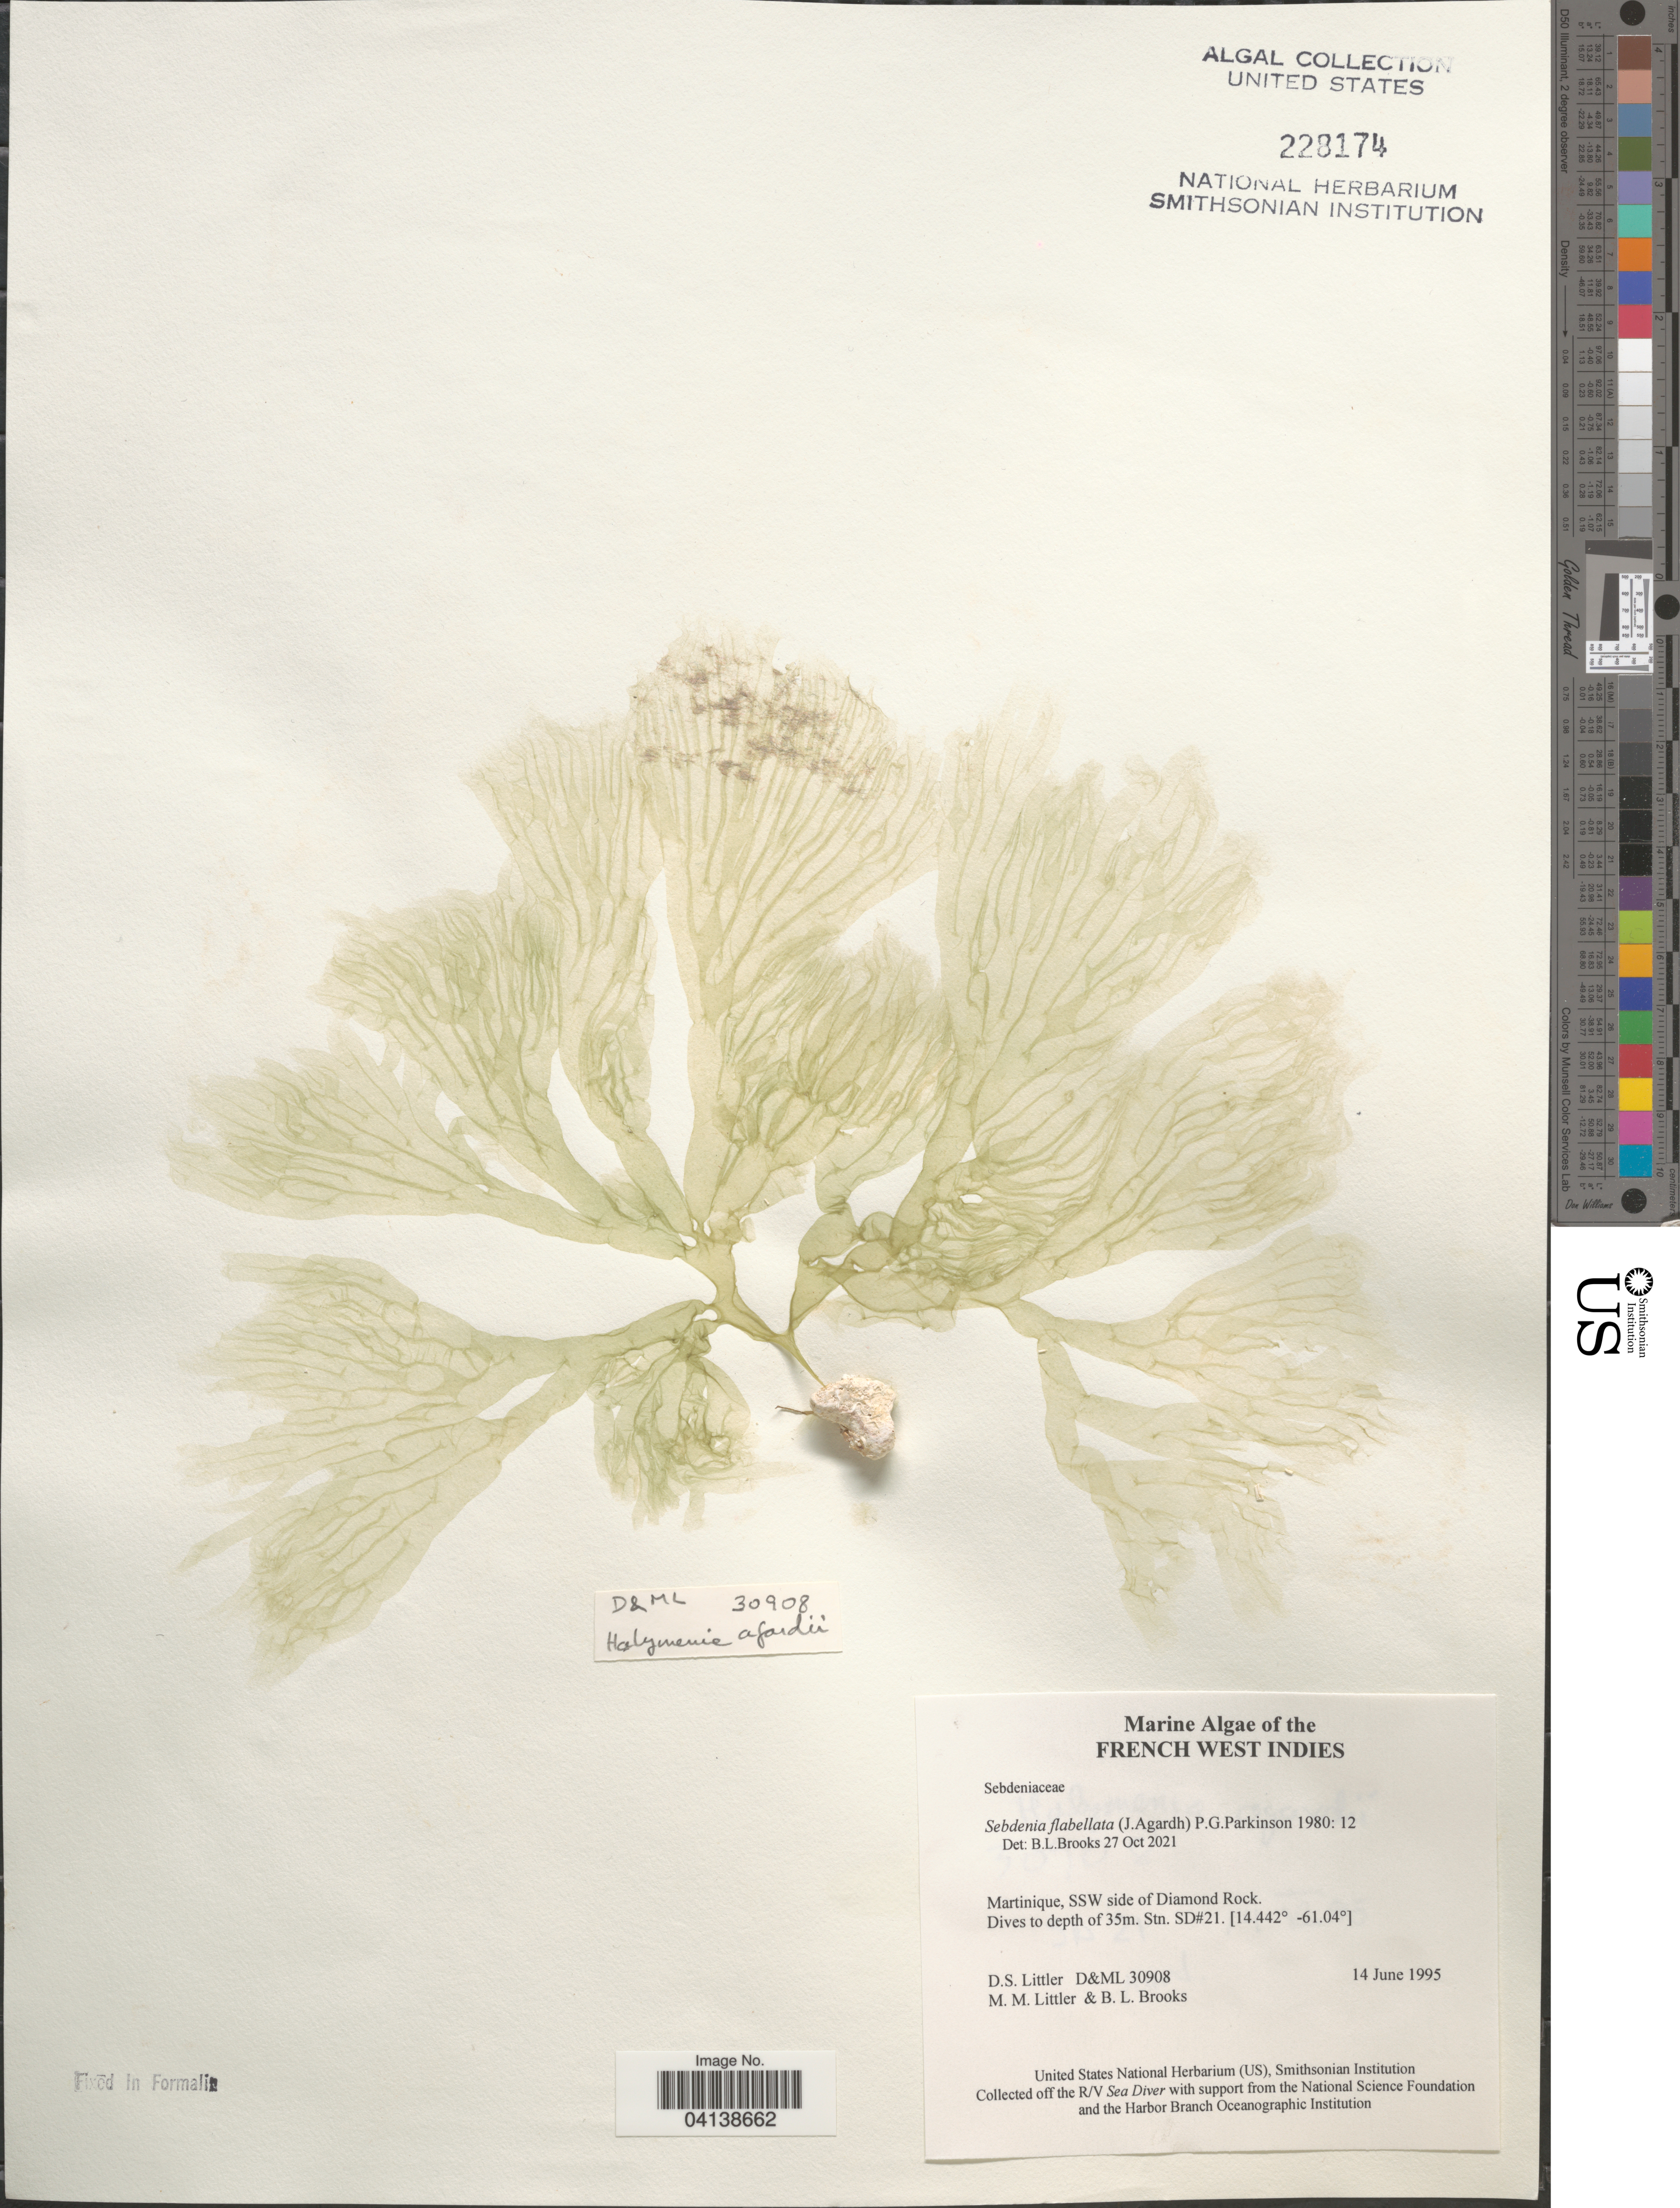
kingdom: Plantae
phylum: Rhodophyta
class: Florideophyceae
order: Sebdeniales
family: Sebdeniaceae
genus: Sebdenia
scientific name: Sebdenia flabellata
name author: (J. Agardh) P.G. Parkinson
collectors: D. S. Littler & B. Brooks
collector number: D&ML30908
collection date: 1995-06-14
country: Martinique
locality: French West Indies. SSW side of Diamond Rock. Stn. SD#21.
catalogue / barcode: US 228174